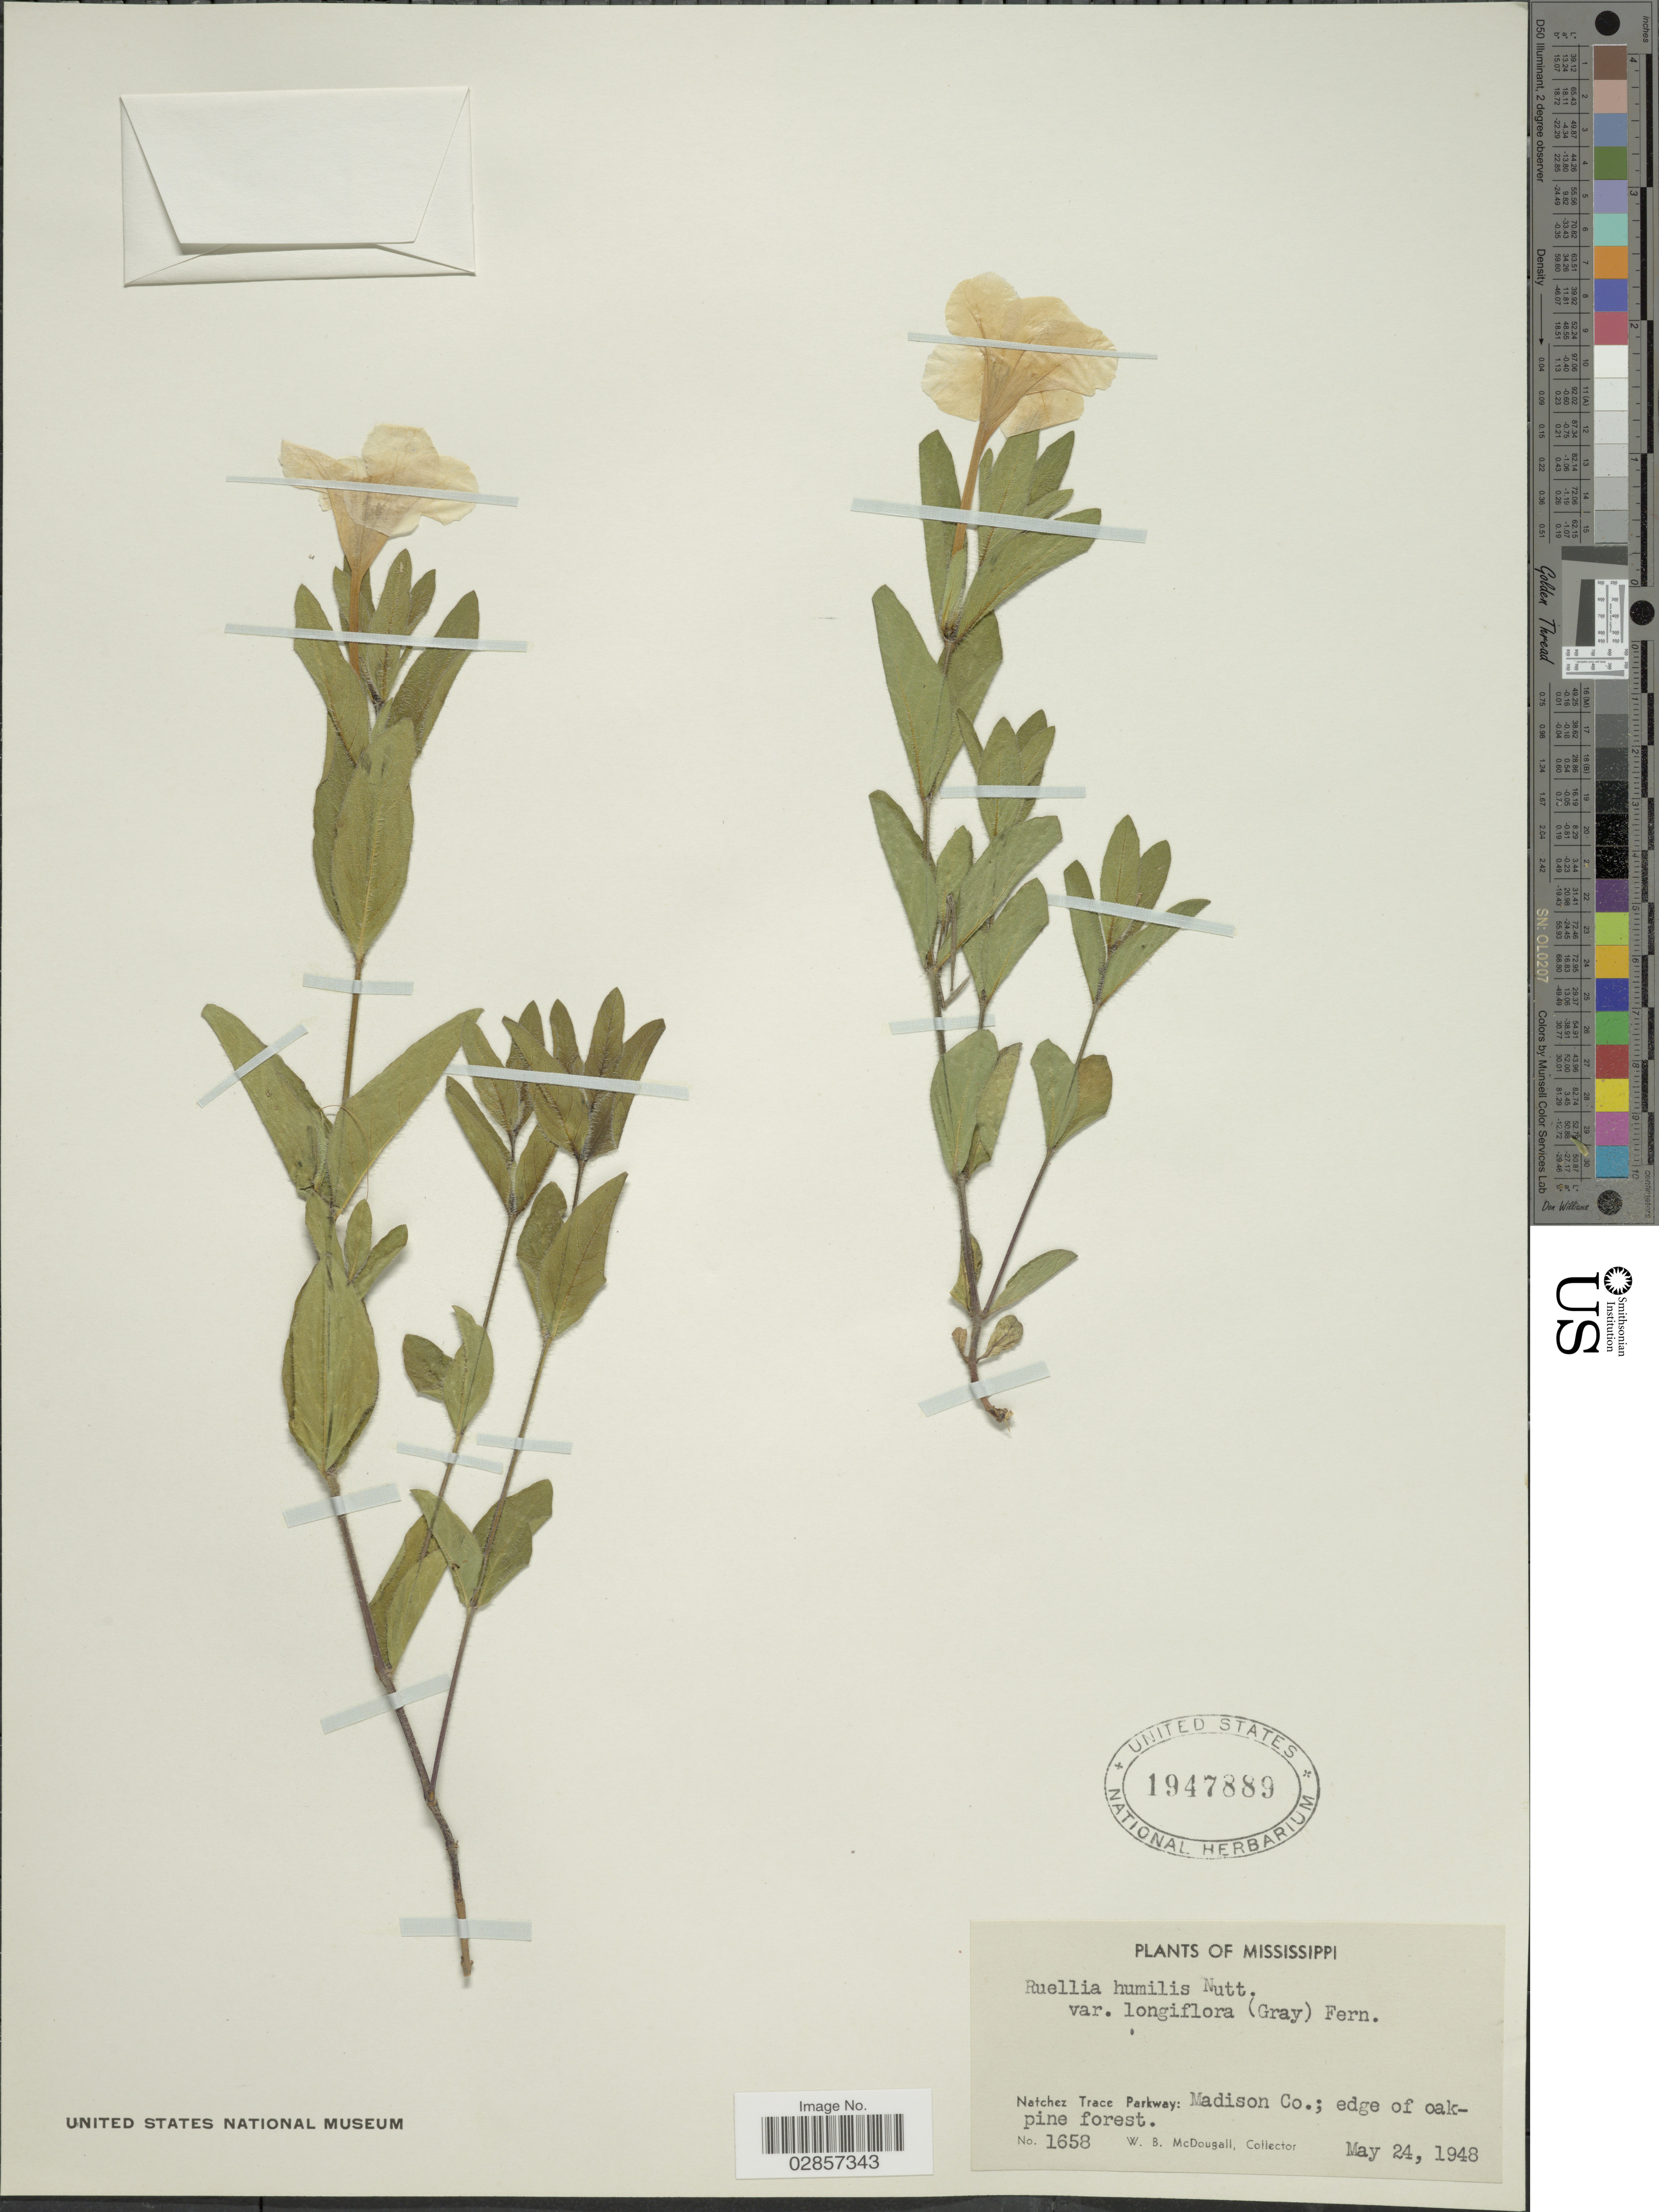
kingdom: Plantae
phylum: Tracheophyta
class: Magnoliopsida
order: Lamiales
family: Acanthaceae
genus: Ruellia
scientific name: Ruellia humilis var. longiflora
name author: (A. Gray) Fernald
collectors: W. B. McDougall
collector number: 1658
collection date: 1948-05-24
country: United States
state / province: Mississippi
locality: Natchez Trace Parkway: Madison Co.: edge of oakpine forest.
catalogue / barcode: US 1947889